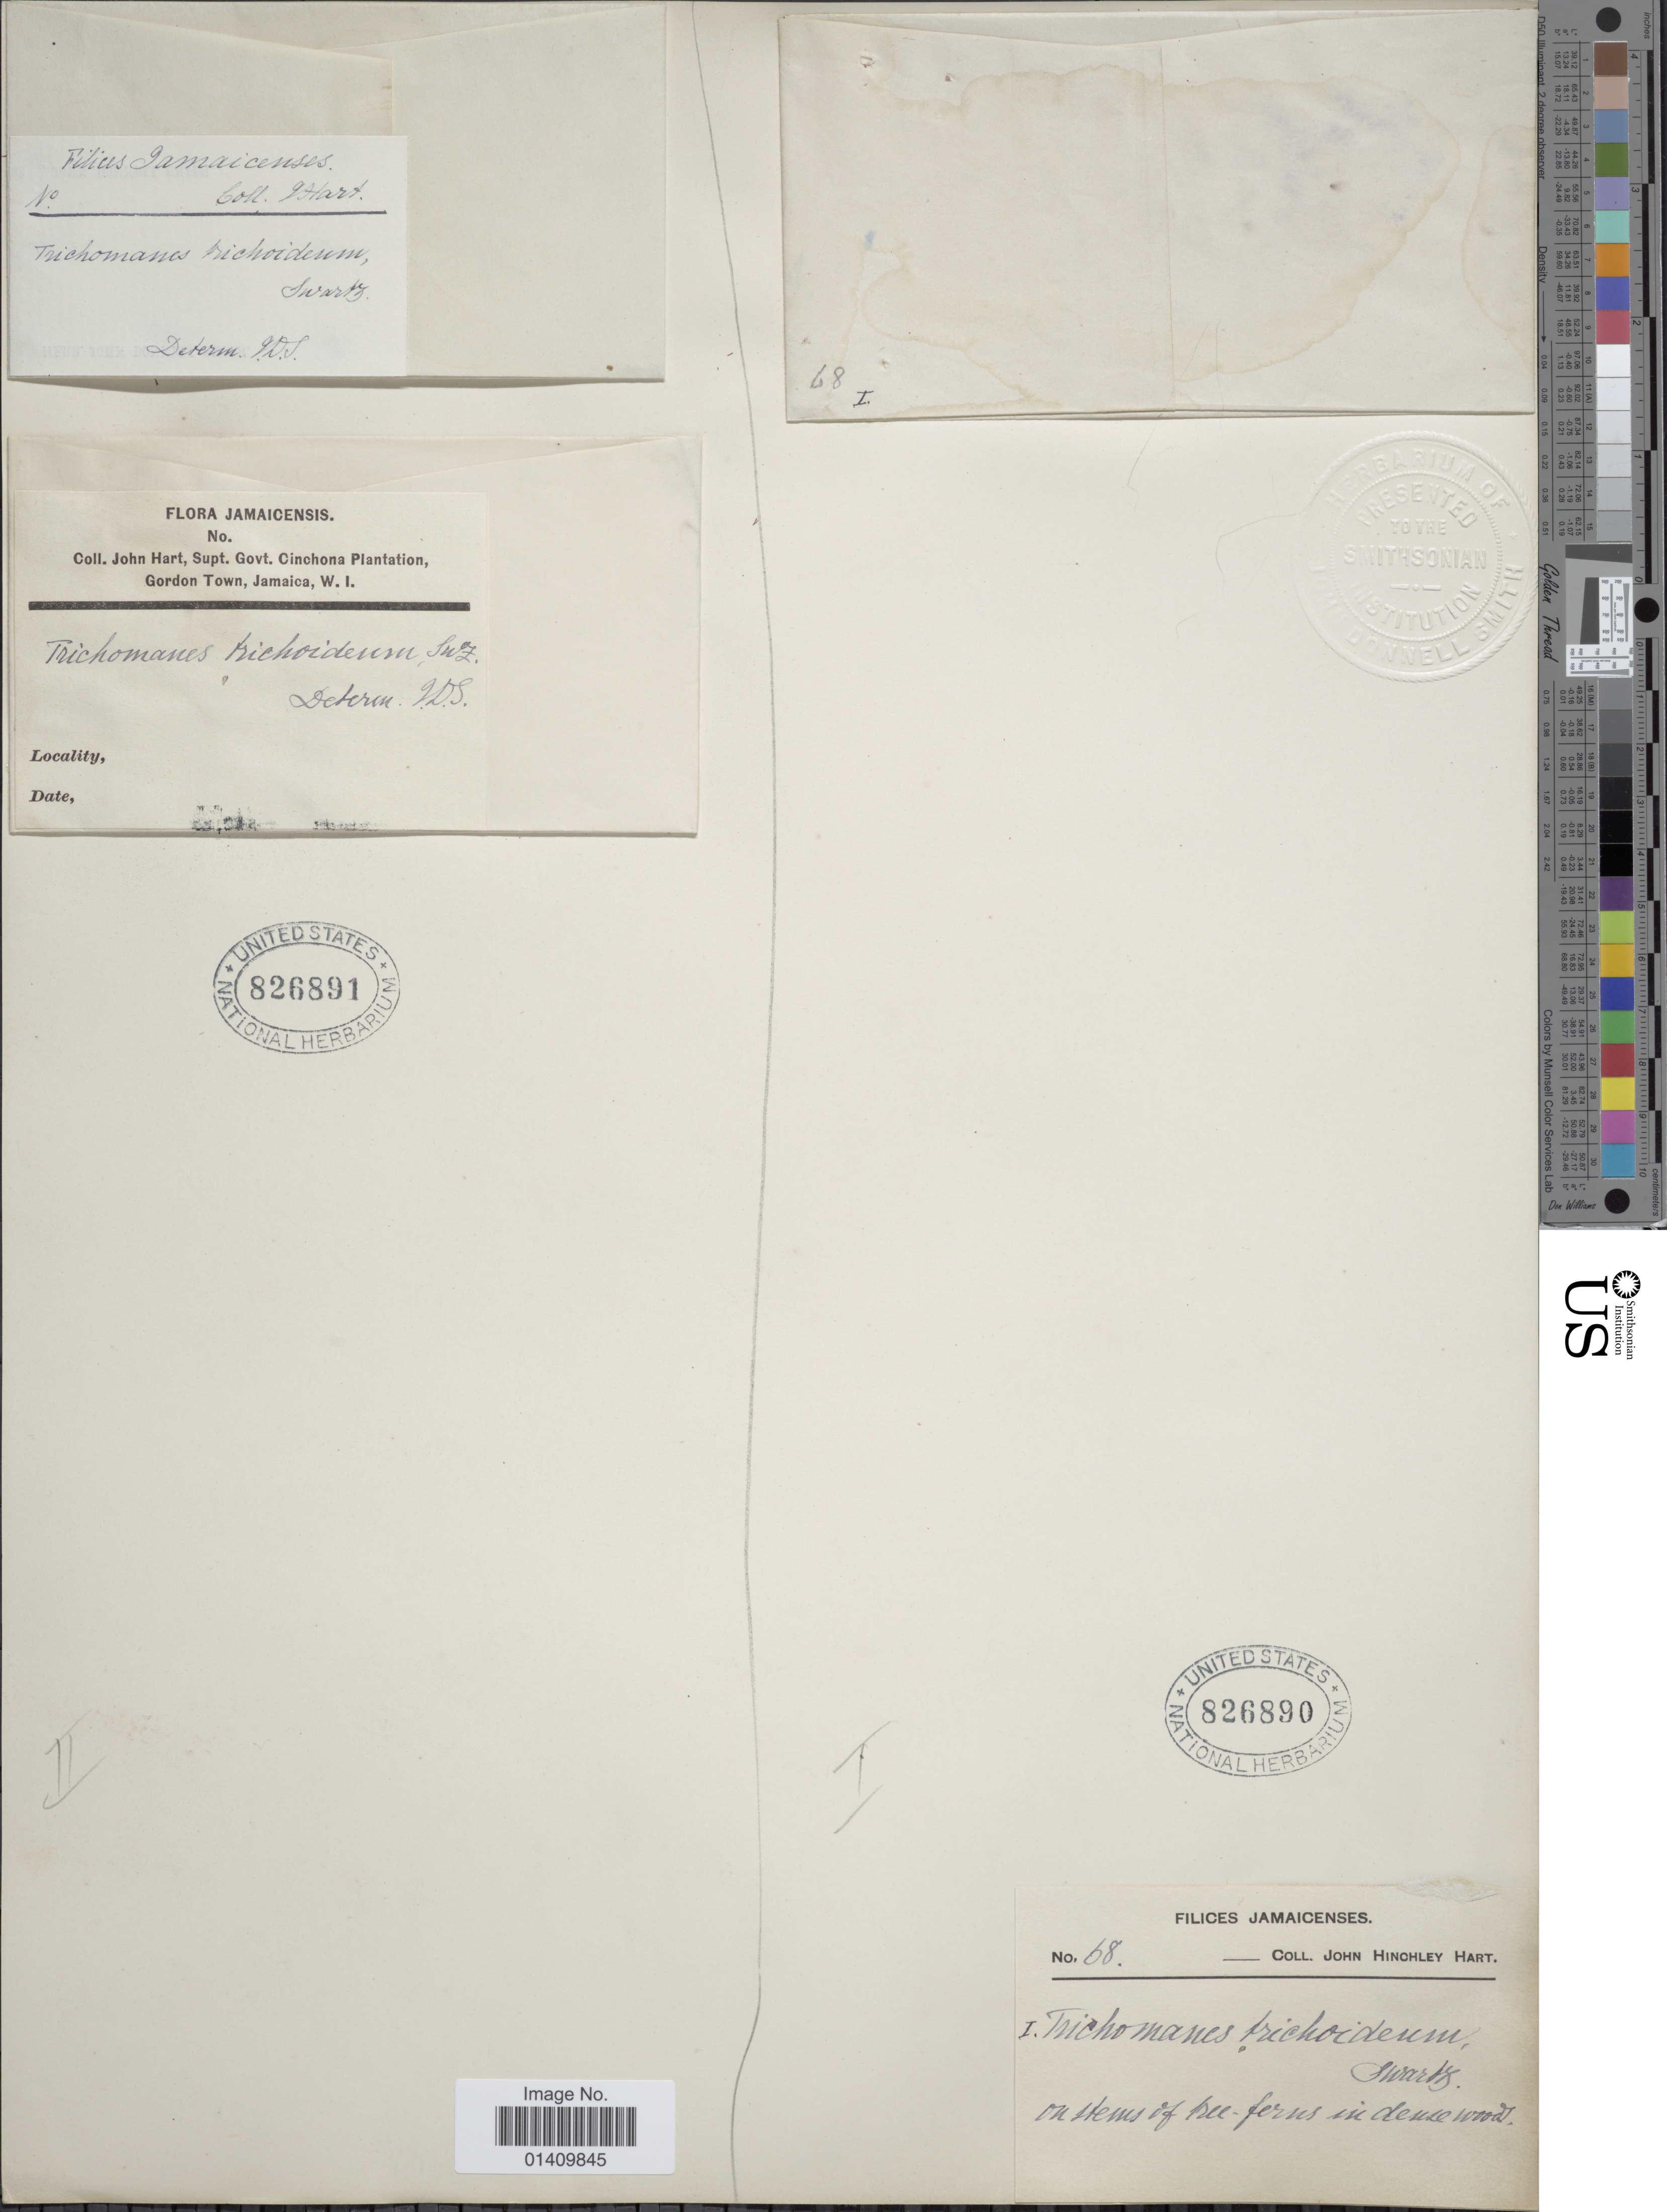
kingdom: Plantae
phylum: Tracheophyta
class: Polypodiopsida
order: Hymenophyllales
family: Hymenophyllaceae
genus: Polyphlebium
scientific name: Polyphlebium capillaceum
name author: (L.) Ebihara & Dubuisson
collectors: J. H. Hart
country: Jamaica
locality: Supt. Govt. Cinchona plantation Gordon Town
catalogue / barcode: US 826891-2